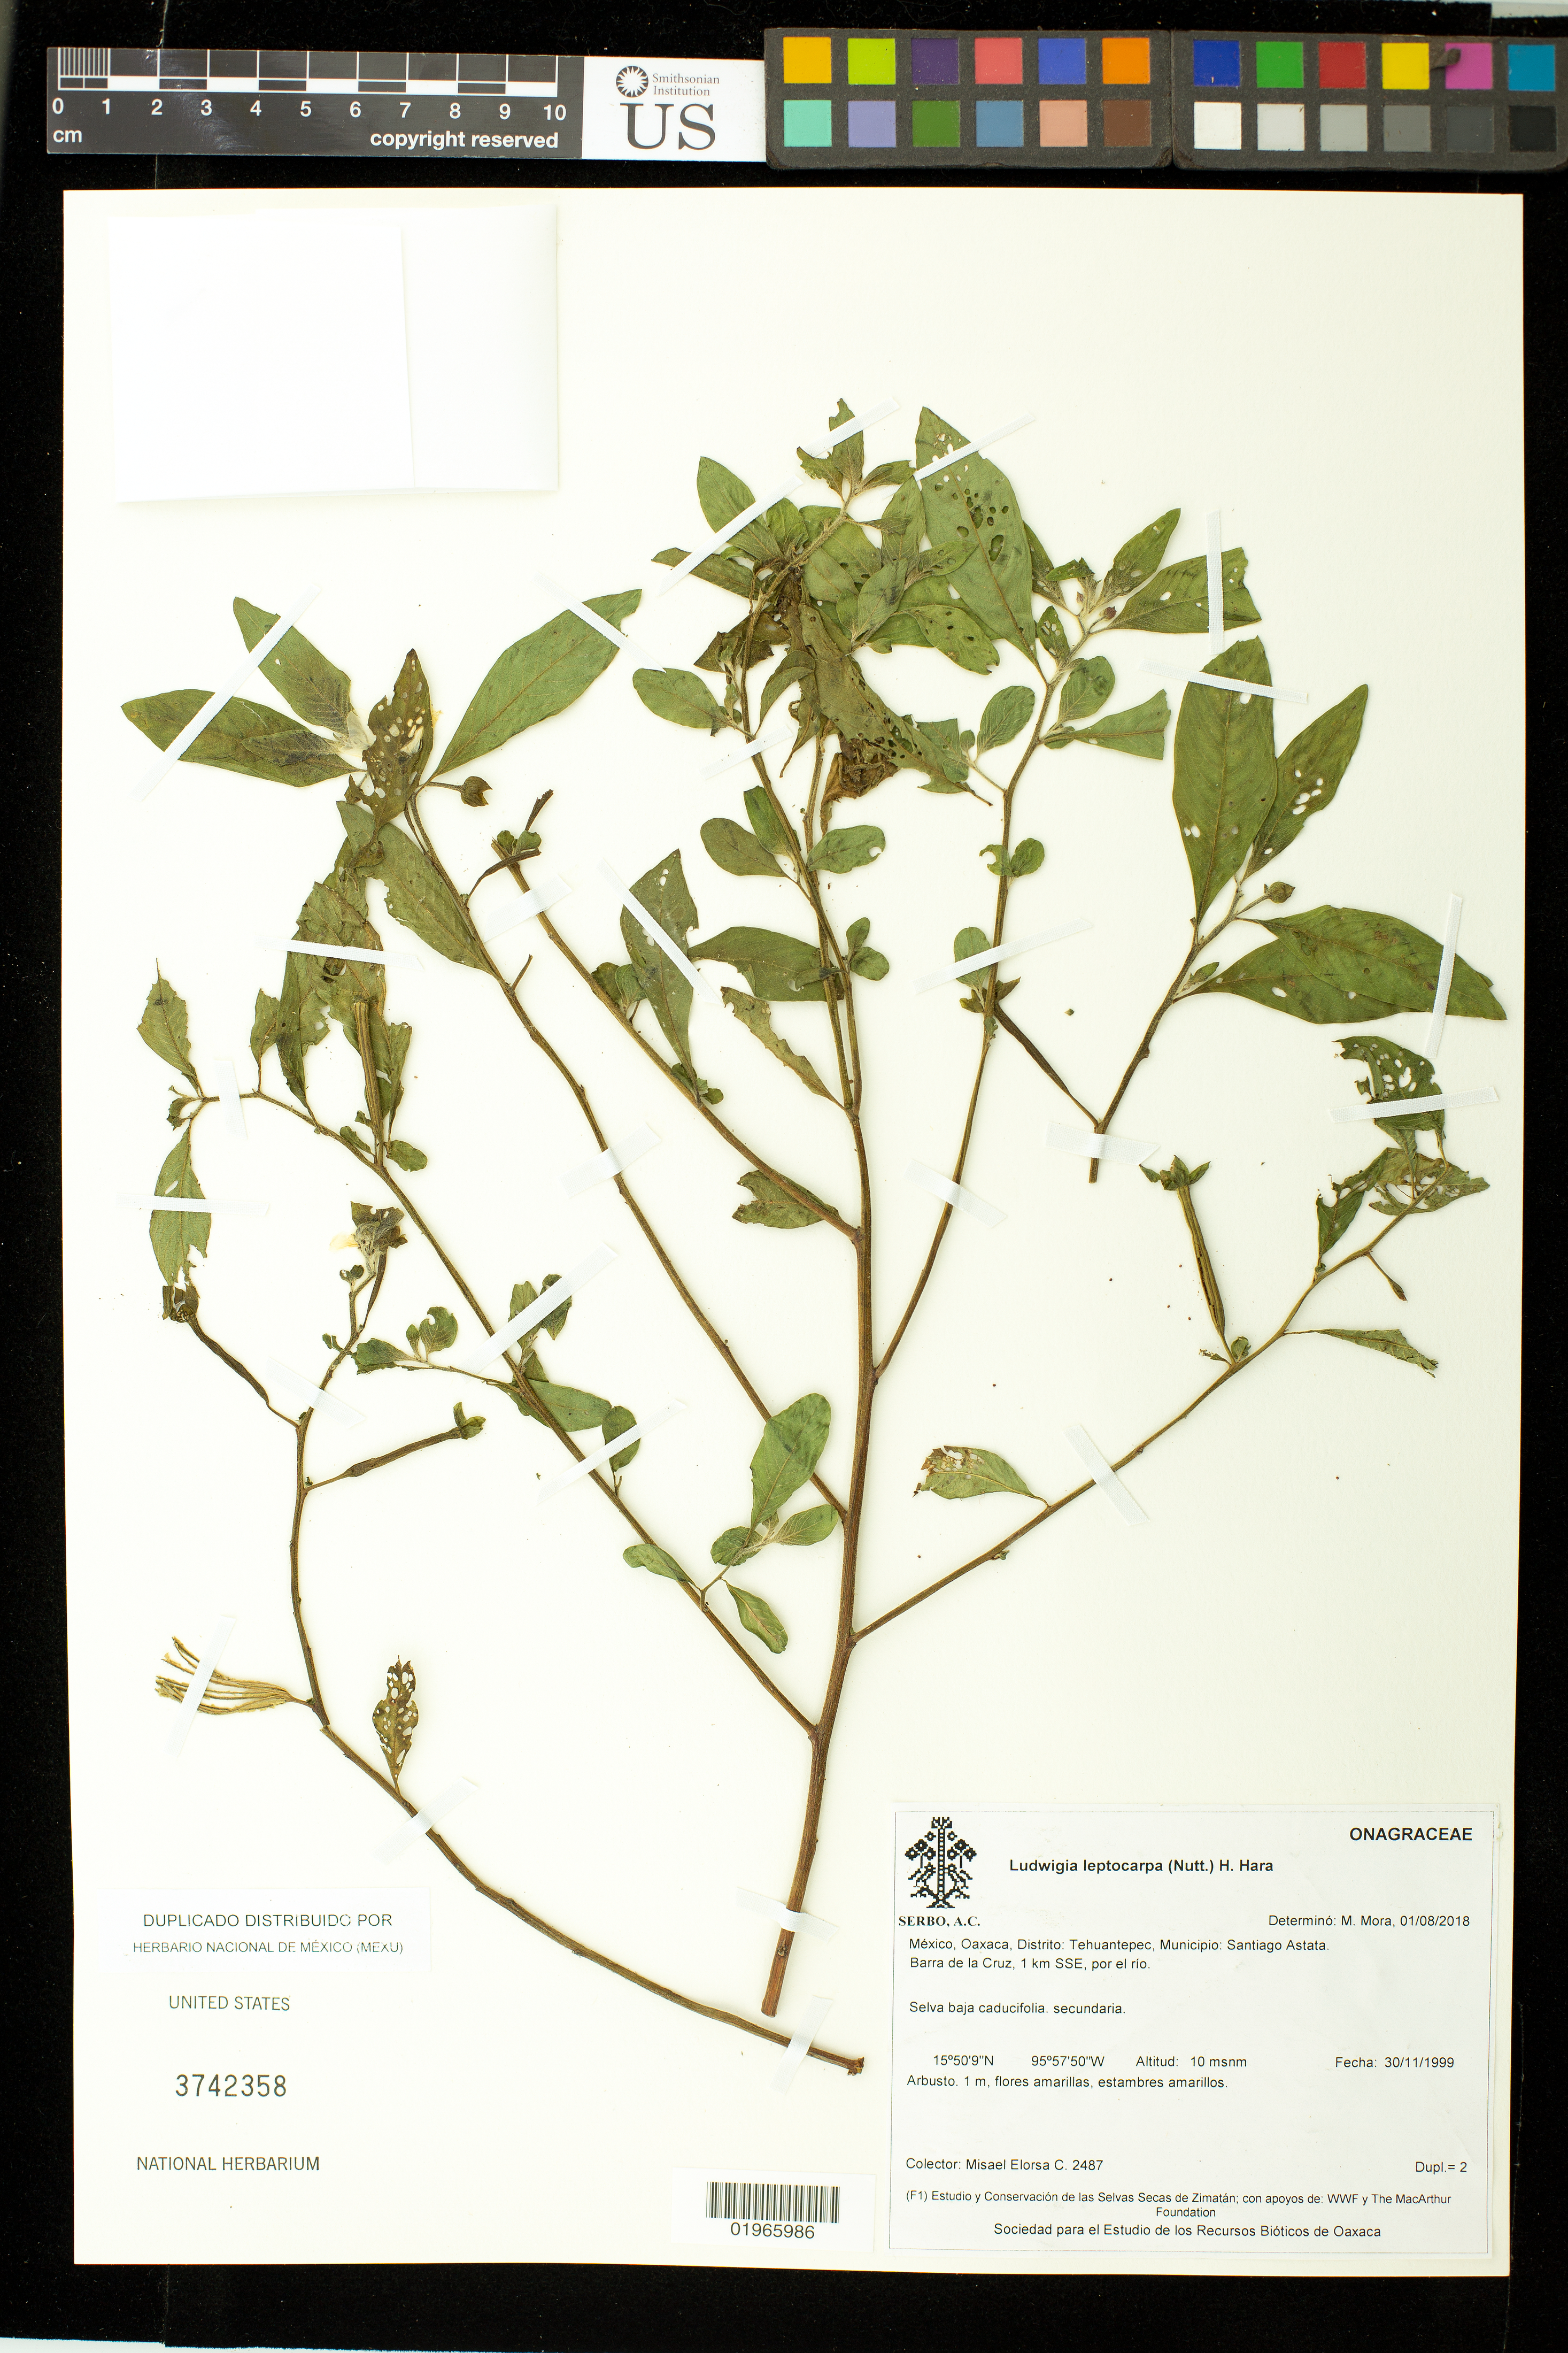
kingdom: Plantae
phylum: Tracheophyta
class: Magnoliopsida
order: Myrtales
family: Onagraceae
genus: Ludwigia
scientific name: Ludwigia leptocarpa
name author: (Nutt.) H. Hara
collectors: M. Elorsa C.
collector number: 2487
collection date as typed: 30/11/1999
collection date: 1999-11-11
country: Mexico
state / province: Oaxaca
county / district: Tehuantepec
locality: Municipio: Santiago Astata, Barra de la Cruz, 1 km SSE, por el rio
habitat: Selva baja caducifolia, secundaria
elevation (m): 10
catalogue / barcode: US 3742358